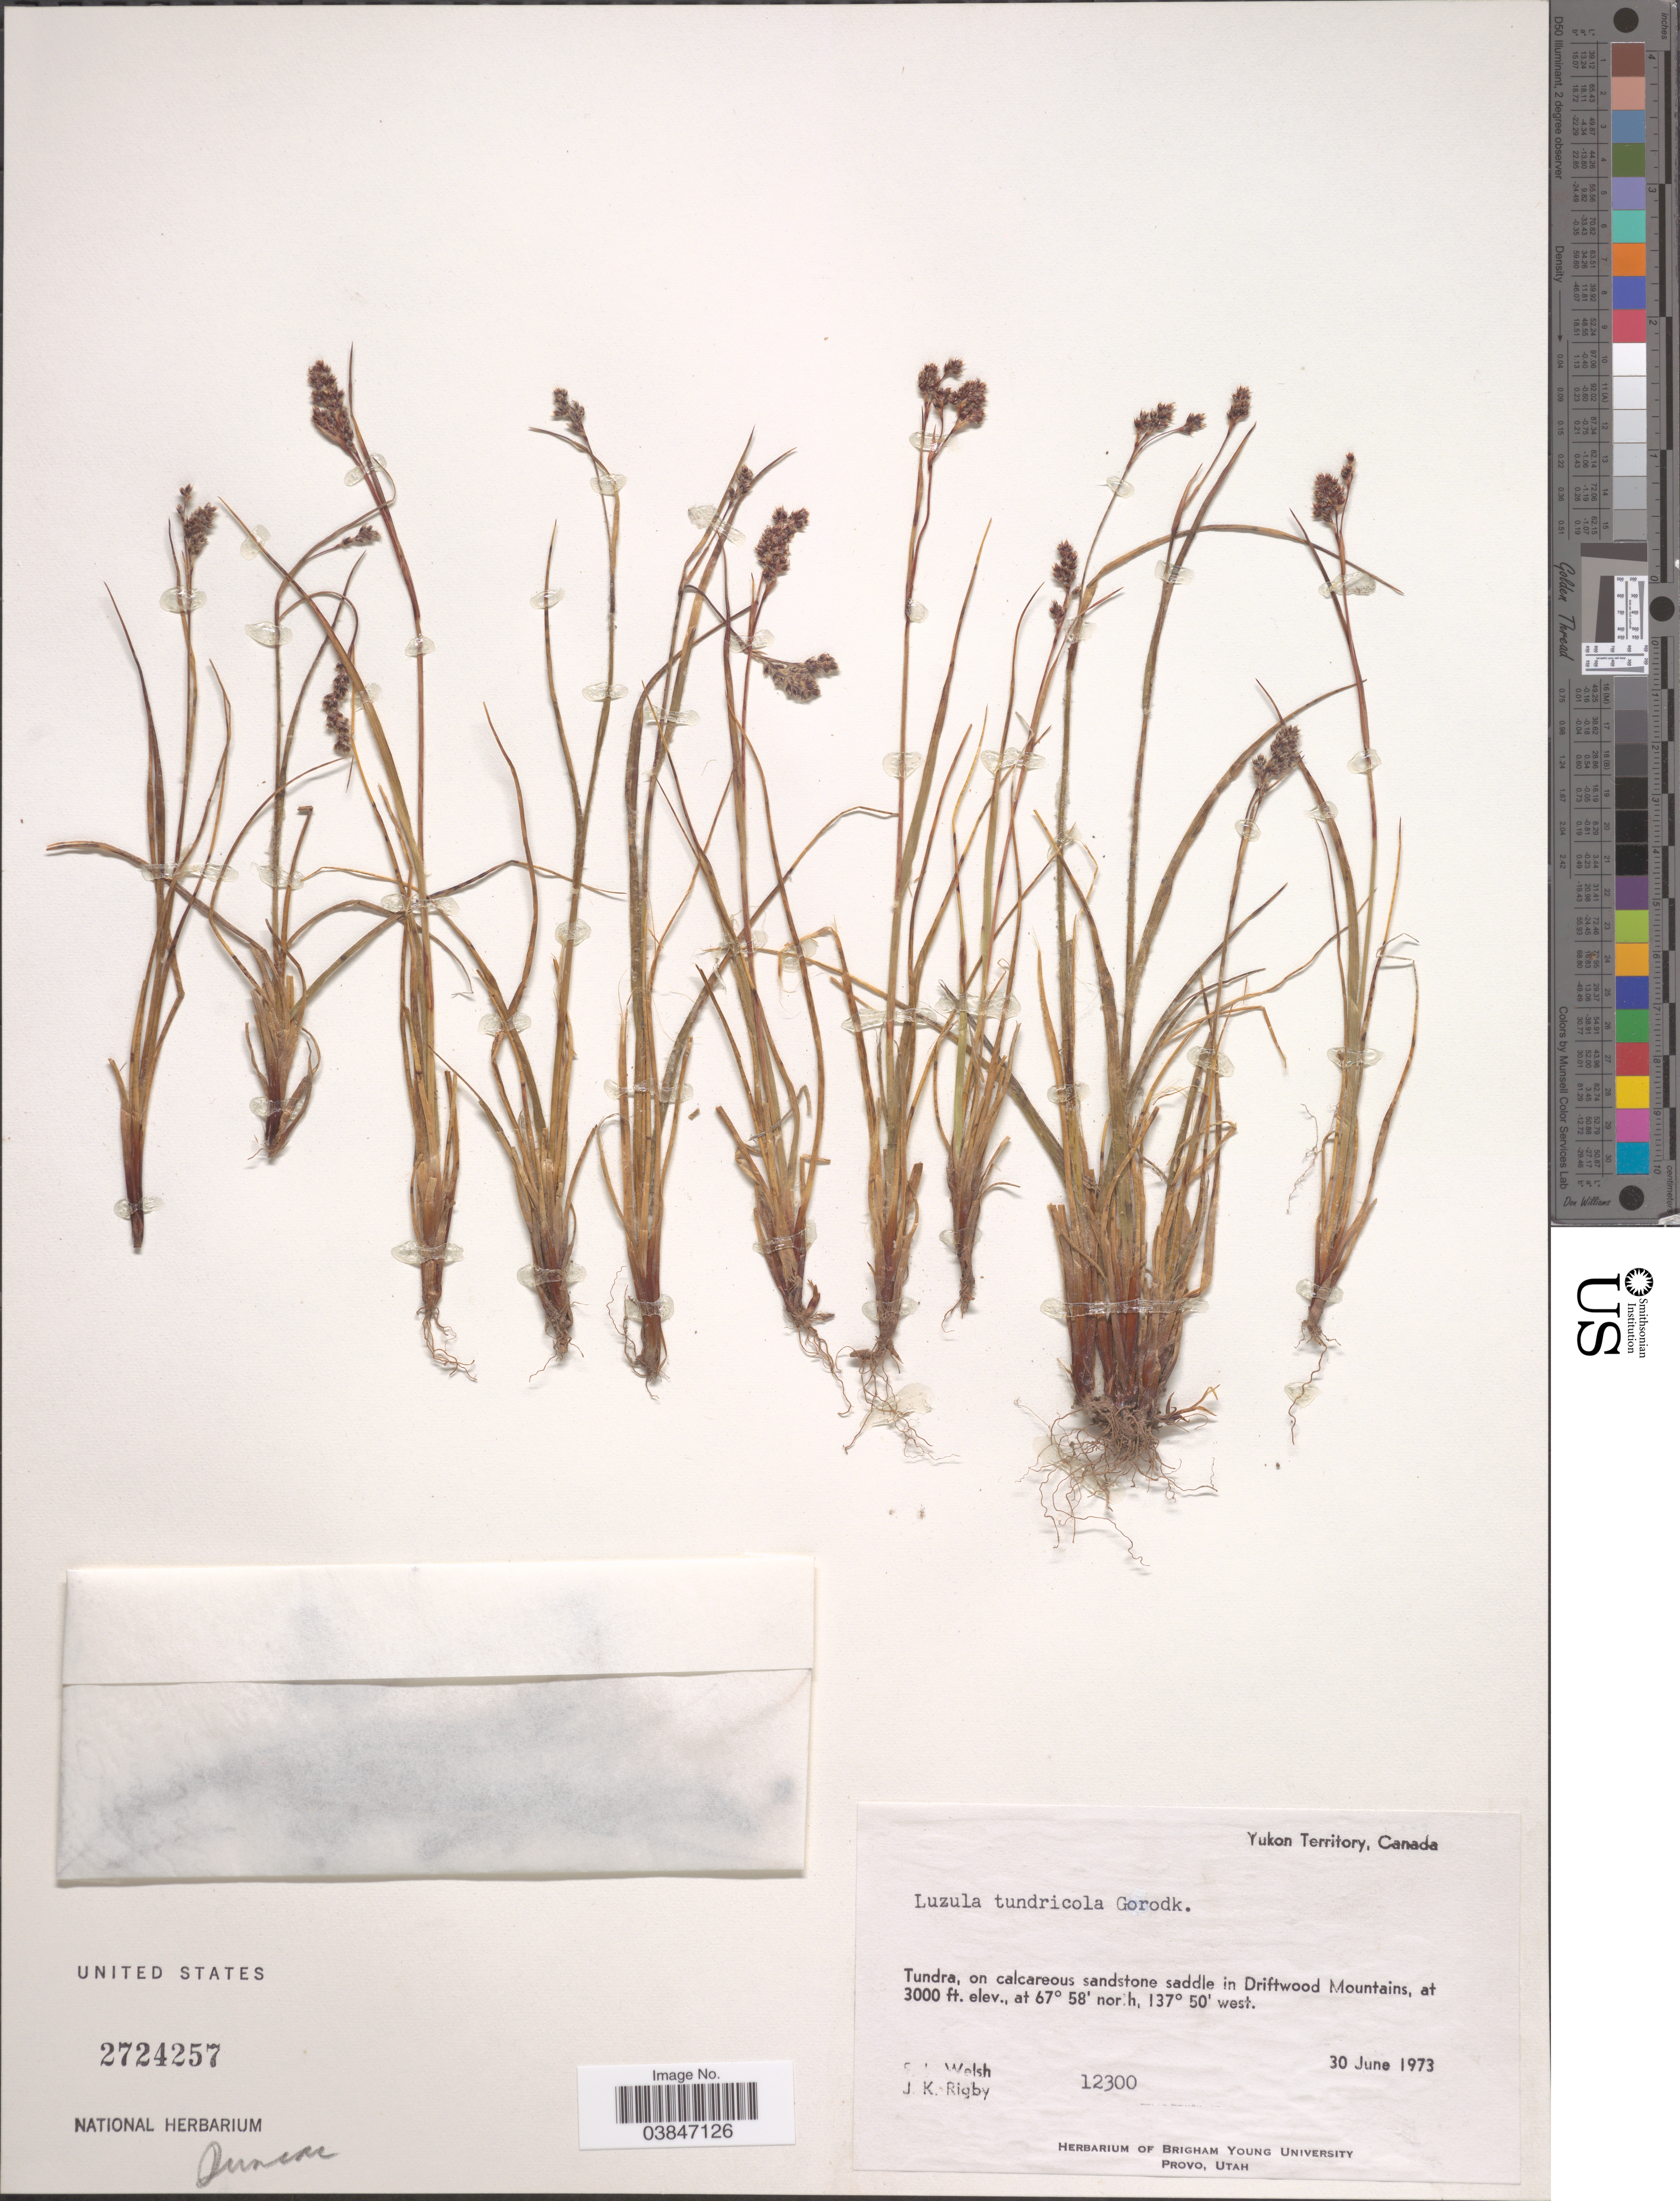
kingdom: Plantae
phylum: Tracheophyta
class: Liliopsida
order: Poales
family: Juncaceae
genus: Luzula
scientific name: Luzula tundricola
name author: (Gorodkov) V. Vassil.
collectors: S. Welsh & J. Rigby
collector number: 12300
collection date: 1973-06-30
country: Canada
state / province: Yukon Territory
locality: In Driftwood Mountains.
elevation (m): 914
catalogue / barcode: US 2724257